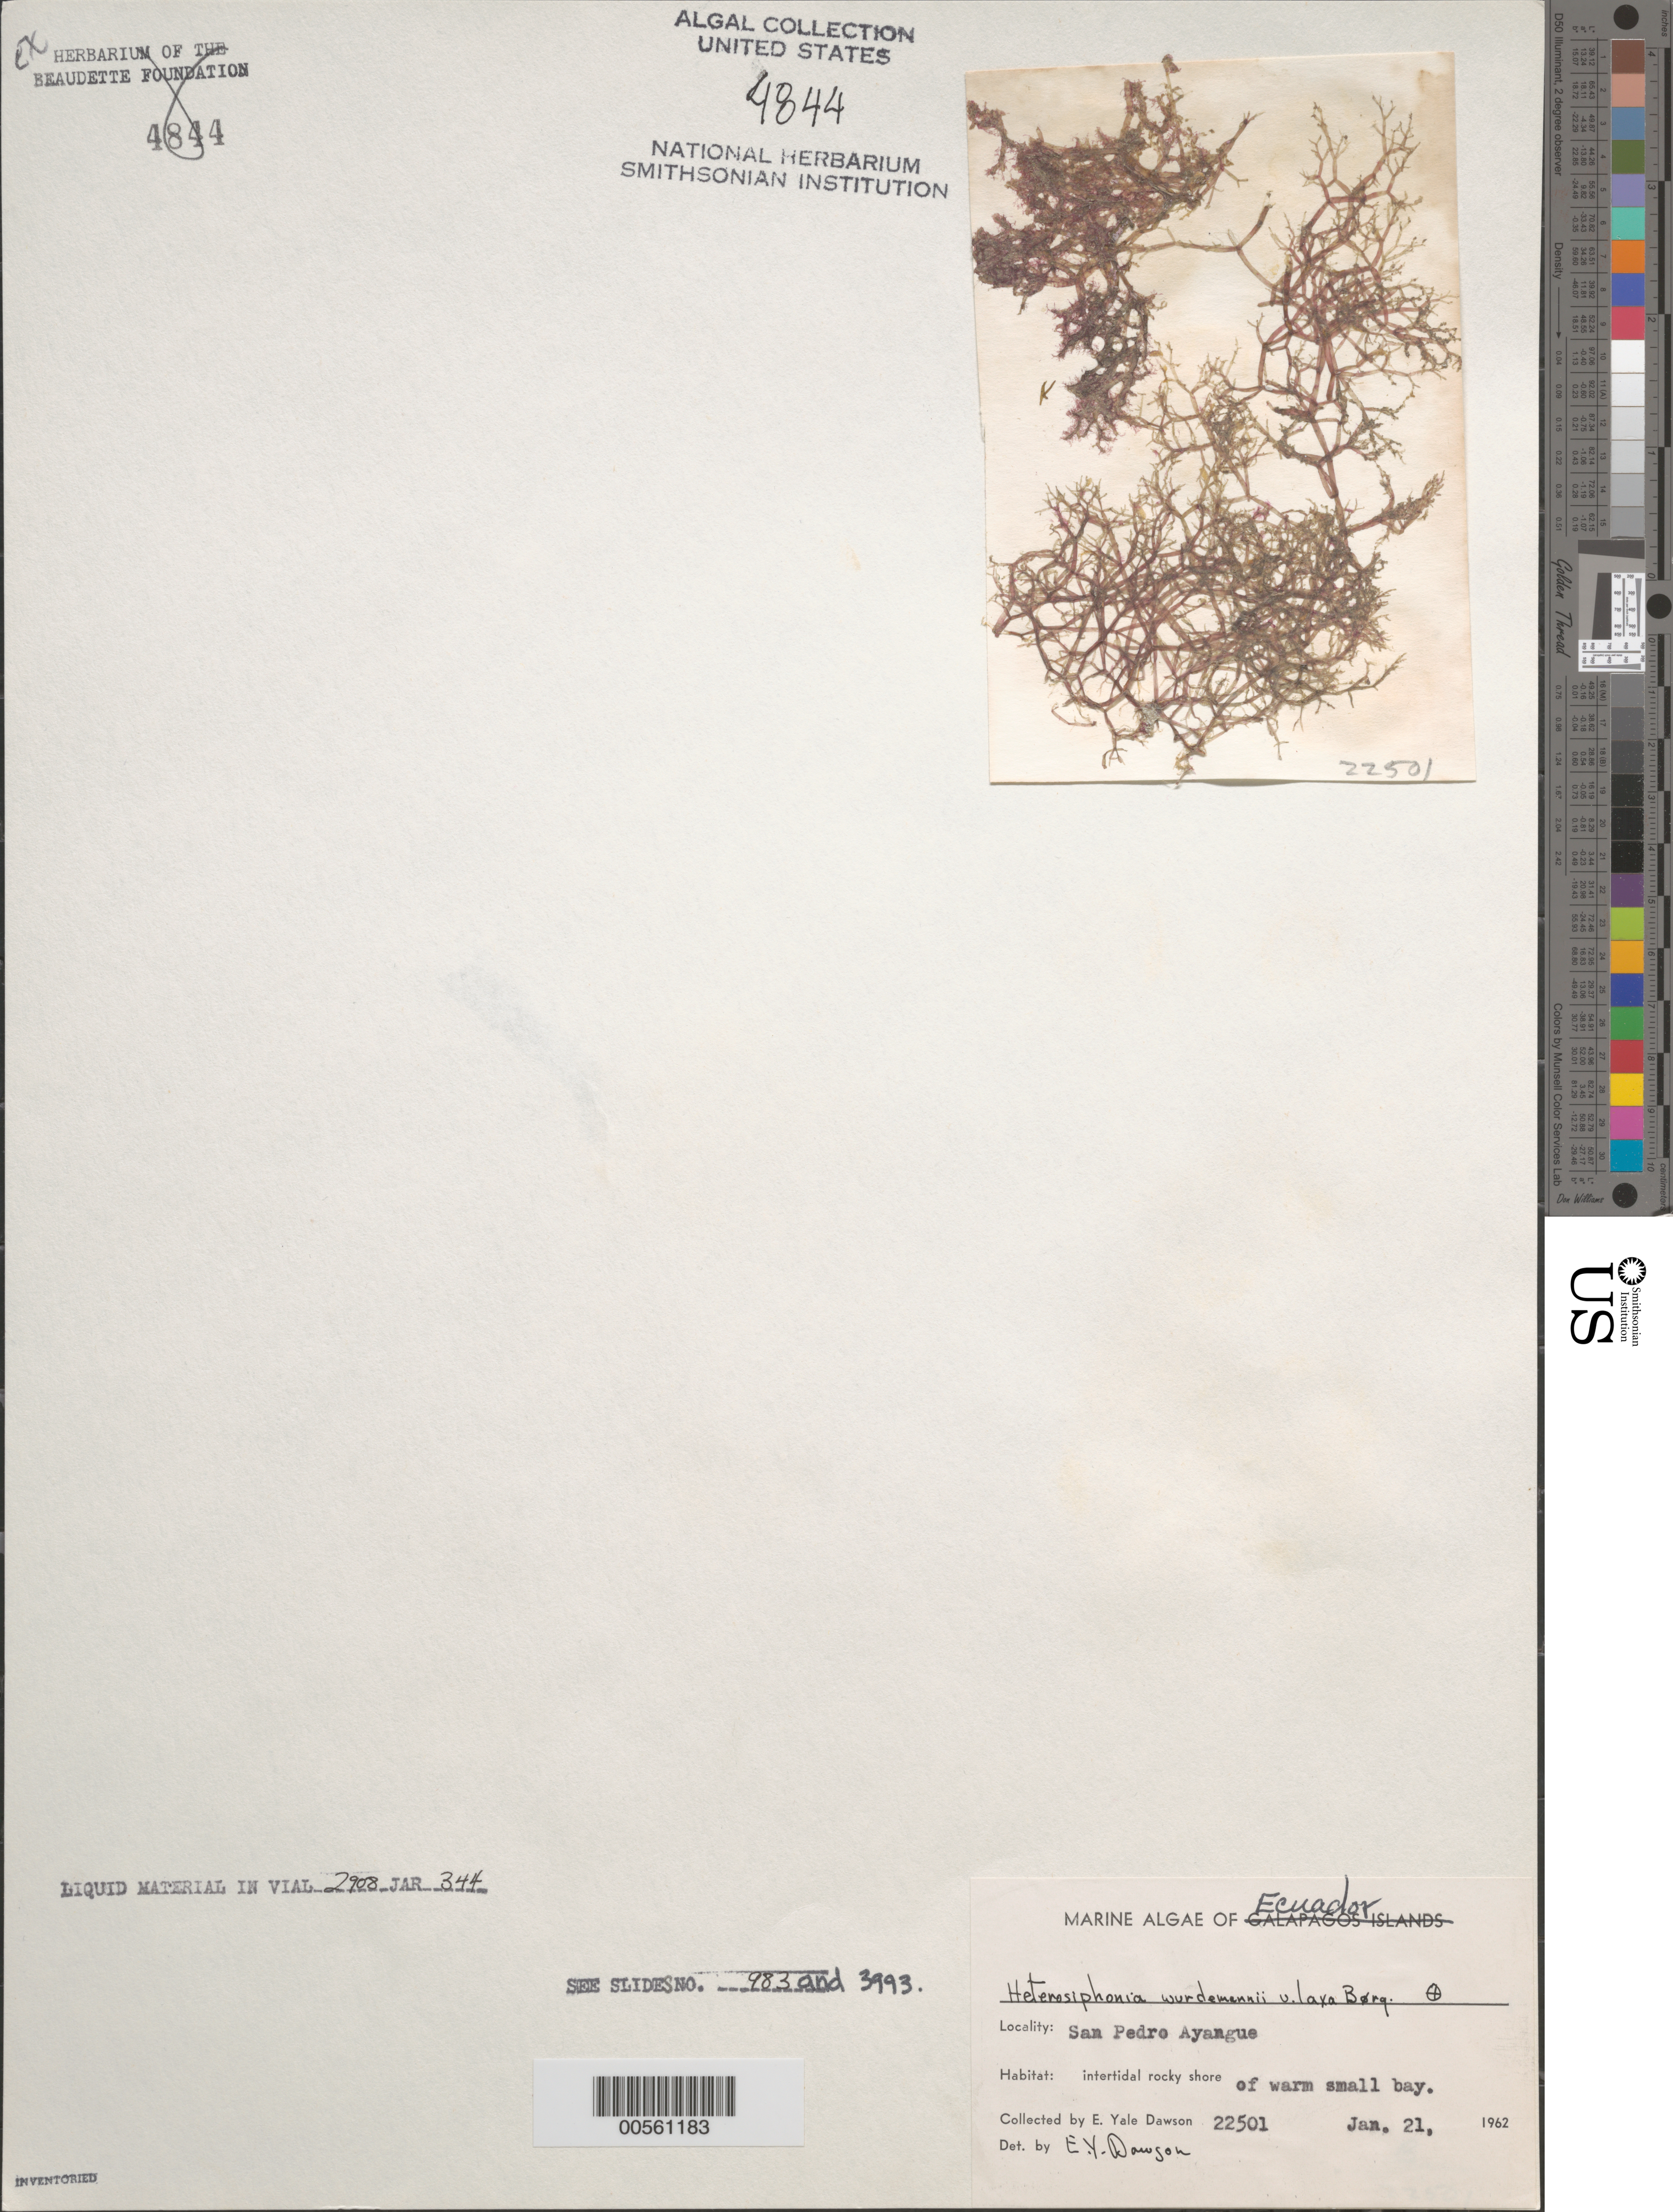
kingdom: Plantae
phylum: Rhodophyta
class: Florideophyceae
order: Ceramiales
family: Dasyaceae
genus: Heterosiphonia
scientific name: Heterosiphonia crispella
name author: (C. Agardh) M.J. Wynne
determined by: Algae name updating Project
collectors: E. Y. Dawson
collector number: EYD 22501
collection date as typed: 21 Jan 1962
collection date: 1962-01-21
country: Ecuador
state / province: Guayas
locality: San Pedro, Ayangue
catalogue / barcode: US 4844